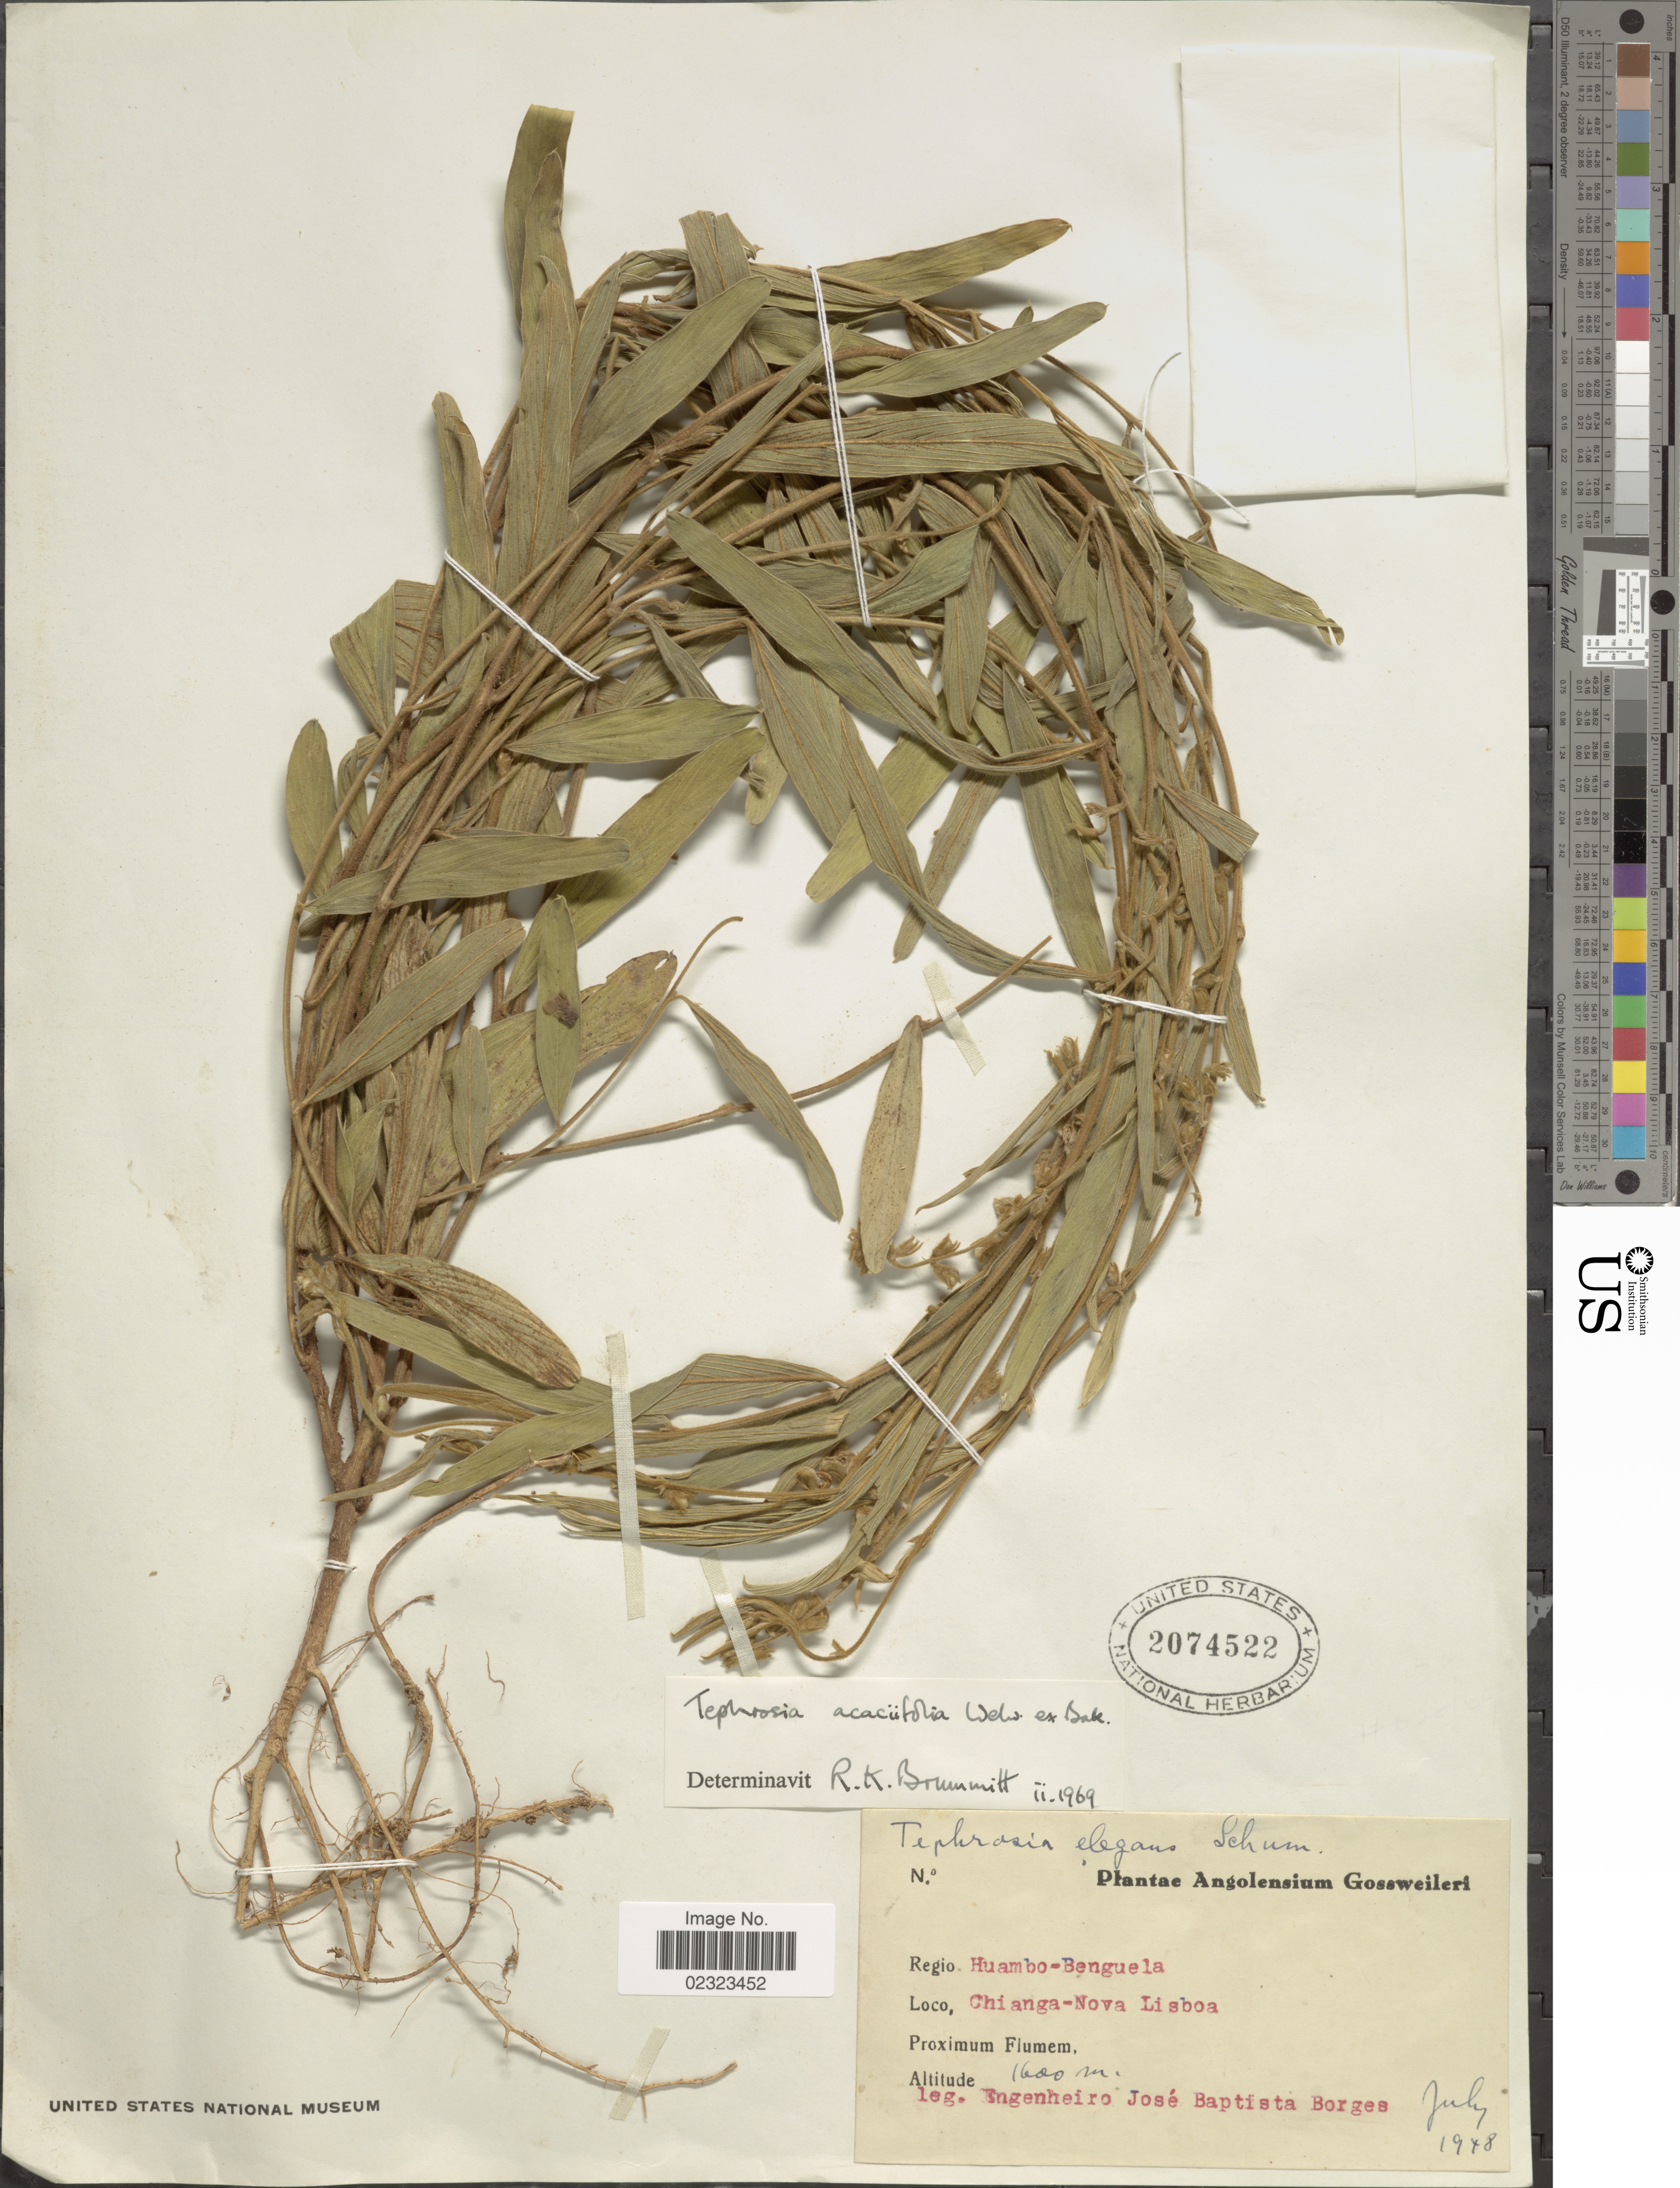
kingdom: Plantae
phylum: Tracheophyta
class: Magnoliopsida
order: Fabales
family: Fabaceae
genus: Tephrosia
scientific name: Tephrosia acaciifolia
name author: Welw. ex Baker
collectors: E. Borges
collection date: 1948-07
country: Angola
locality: Huambo-Benguela, Chiang-Nova, Lisboa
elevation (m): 600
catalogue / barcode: US 2074522